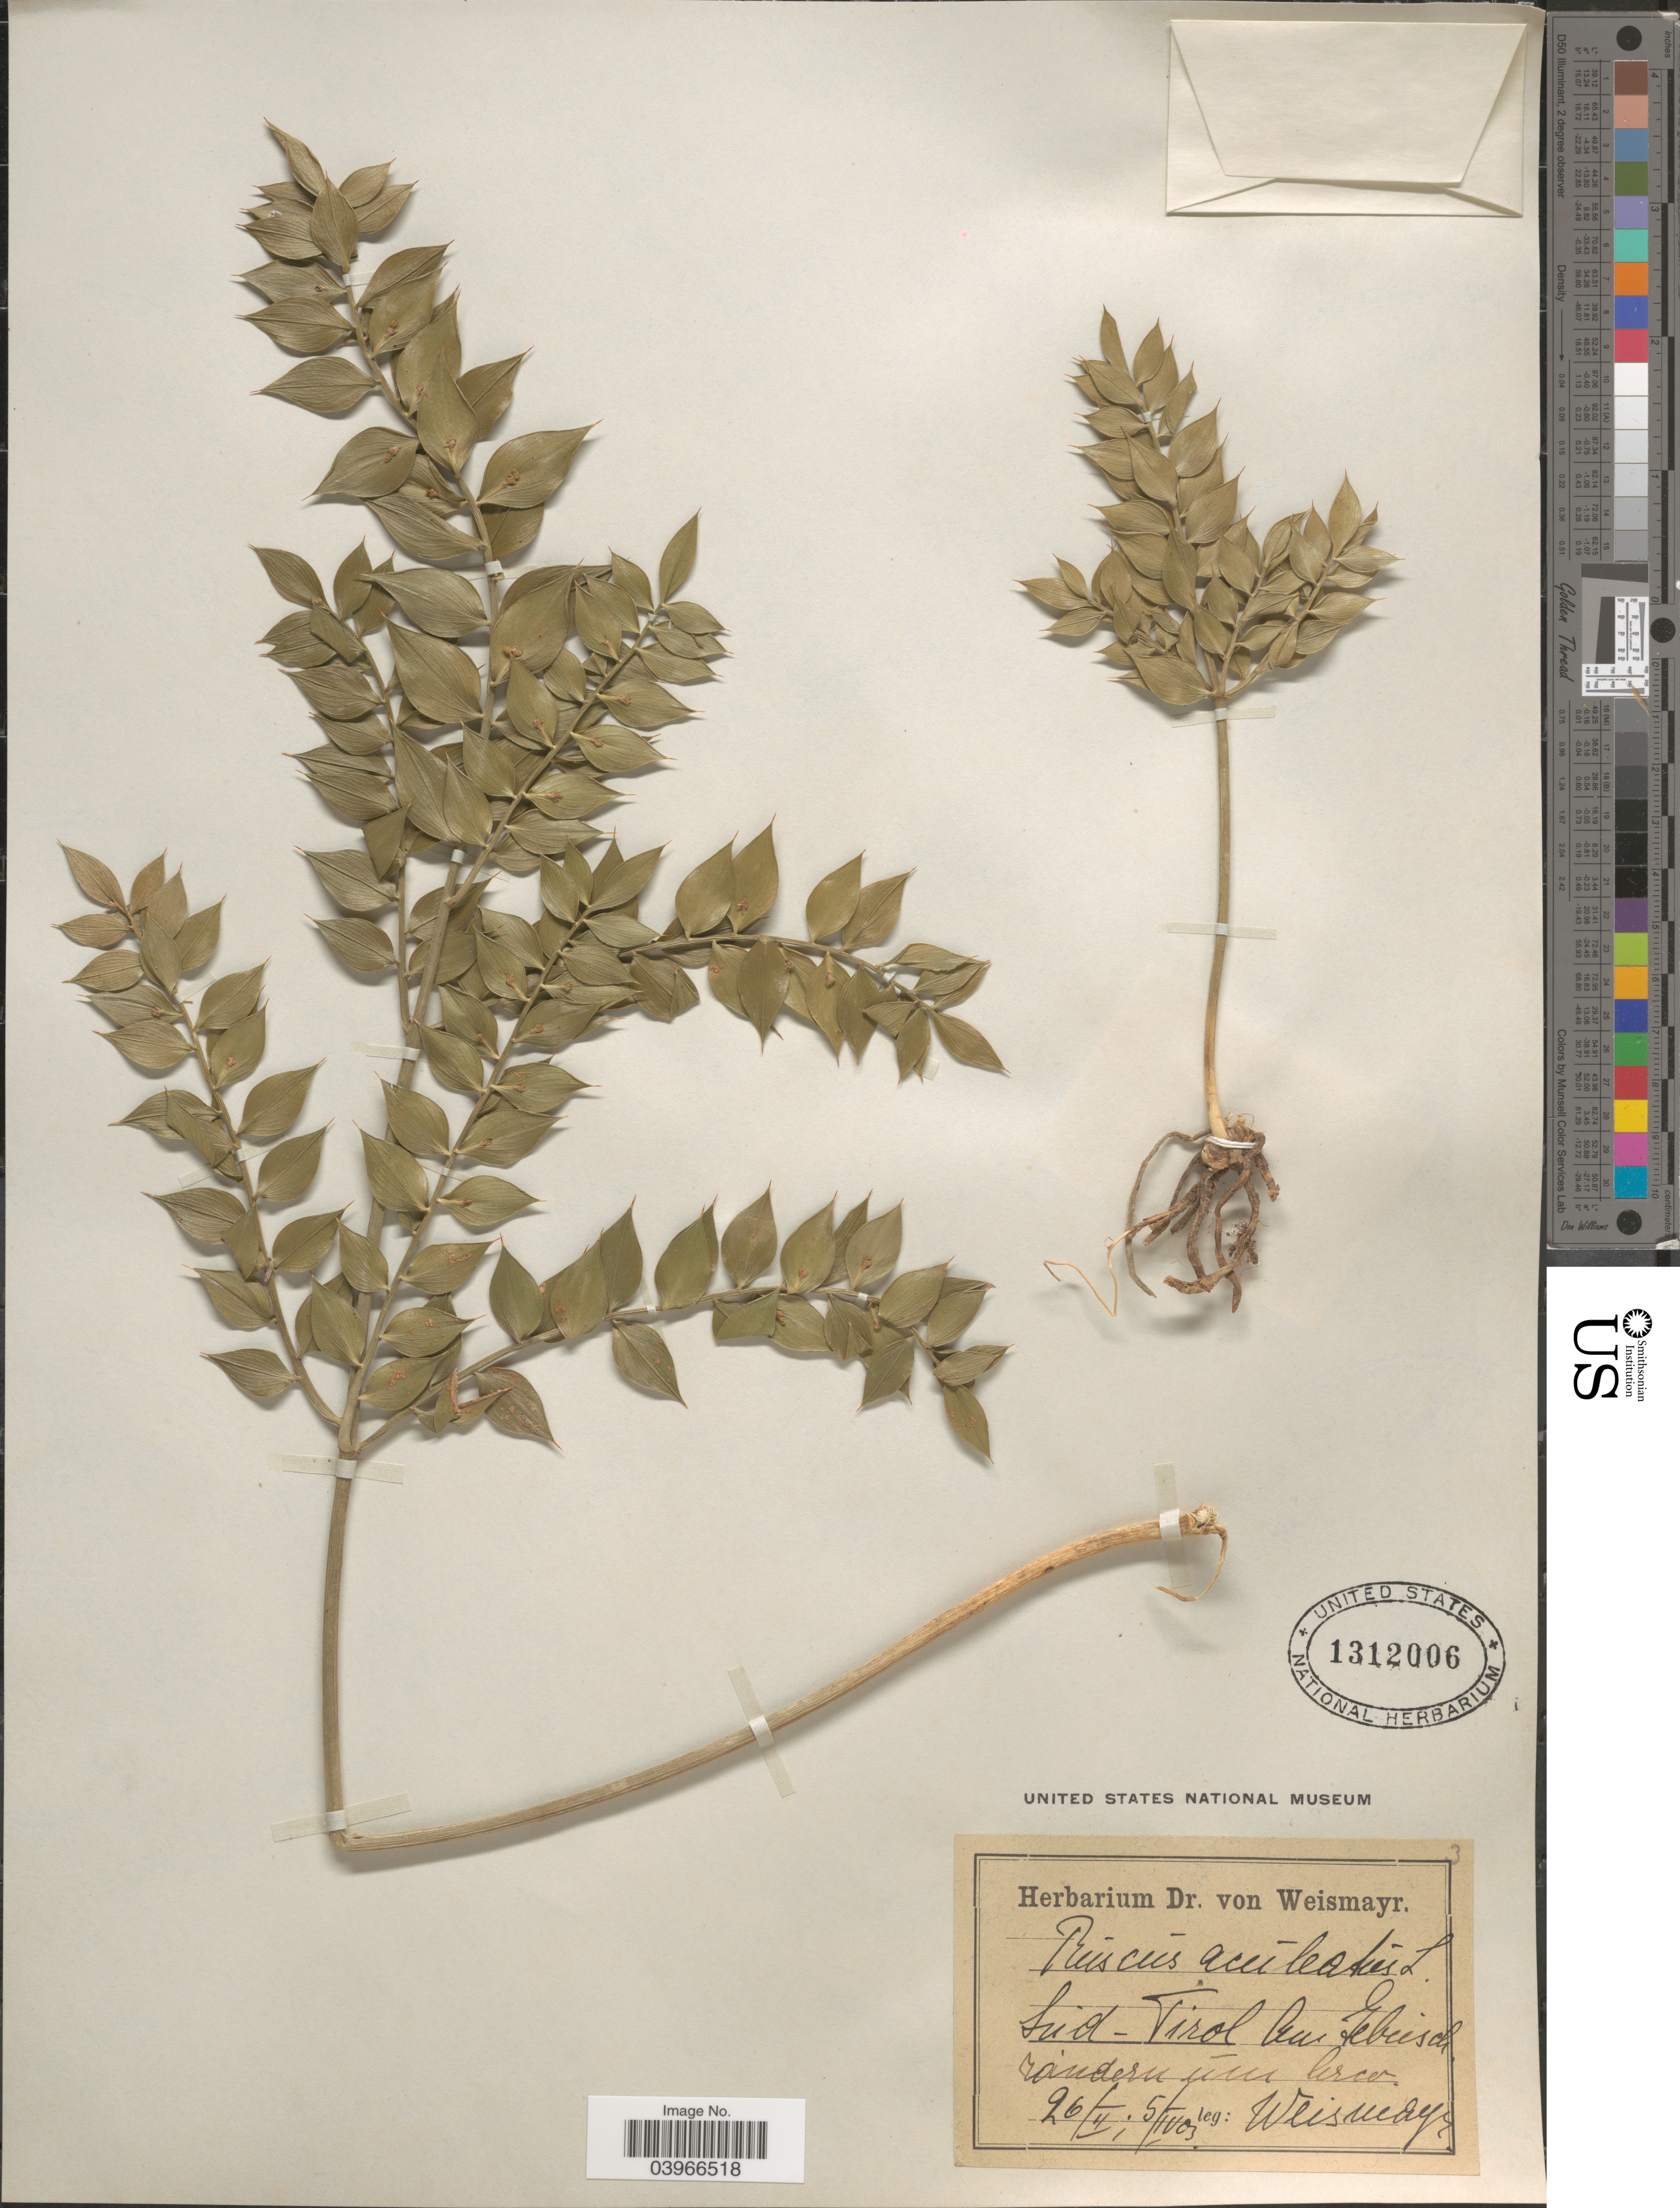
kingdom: Plantae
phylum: Tracheophyta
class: Liliopsida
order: Asparagales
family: Asparagaceae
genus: Ruscus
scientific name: Ruscus aculeatus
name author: L.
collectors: Weismayr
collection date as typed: Transcribed d/m/y: 26/2/3 to 5/4/3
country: Austria / Italy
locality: Sud-Tirol Am Gebiesch.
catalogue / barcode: US 1312006